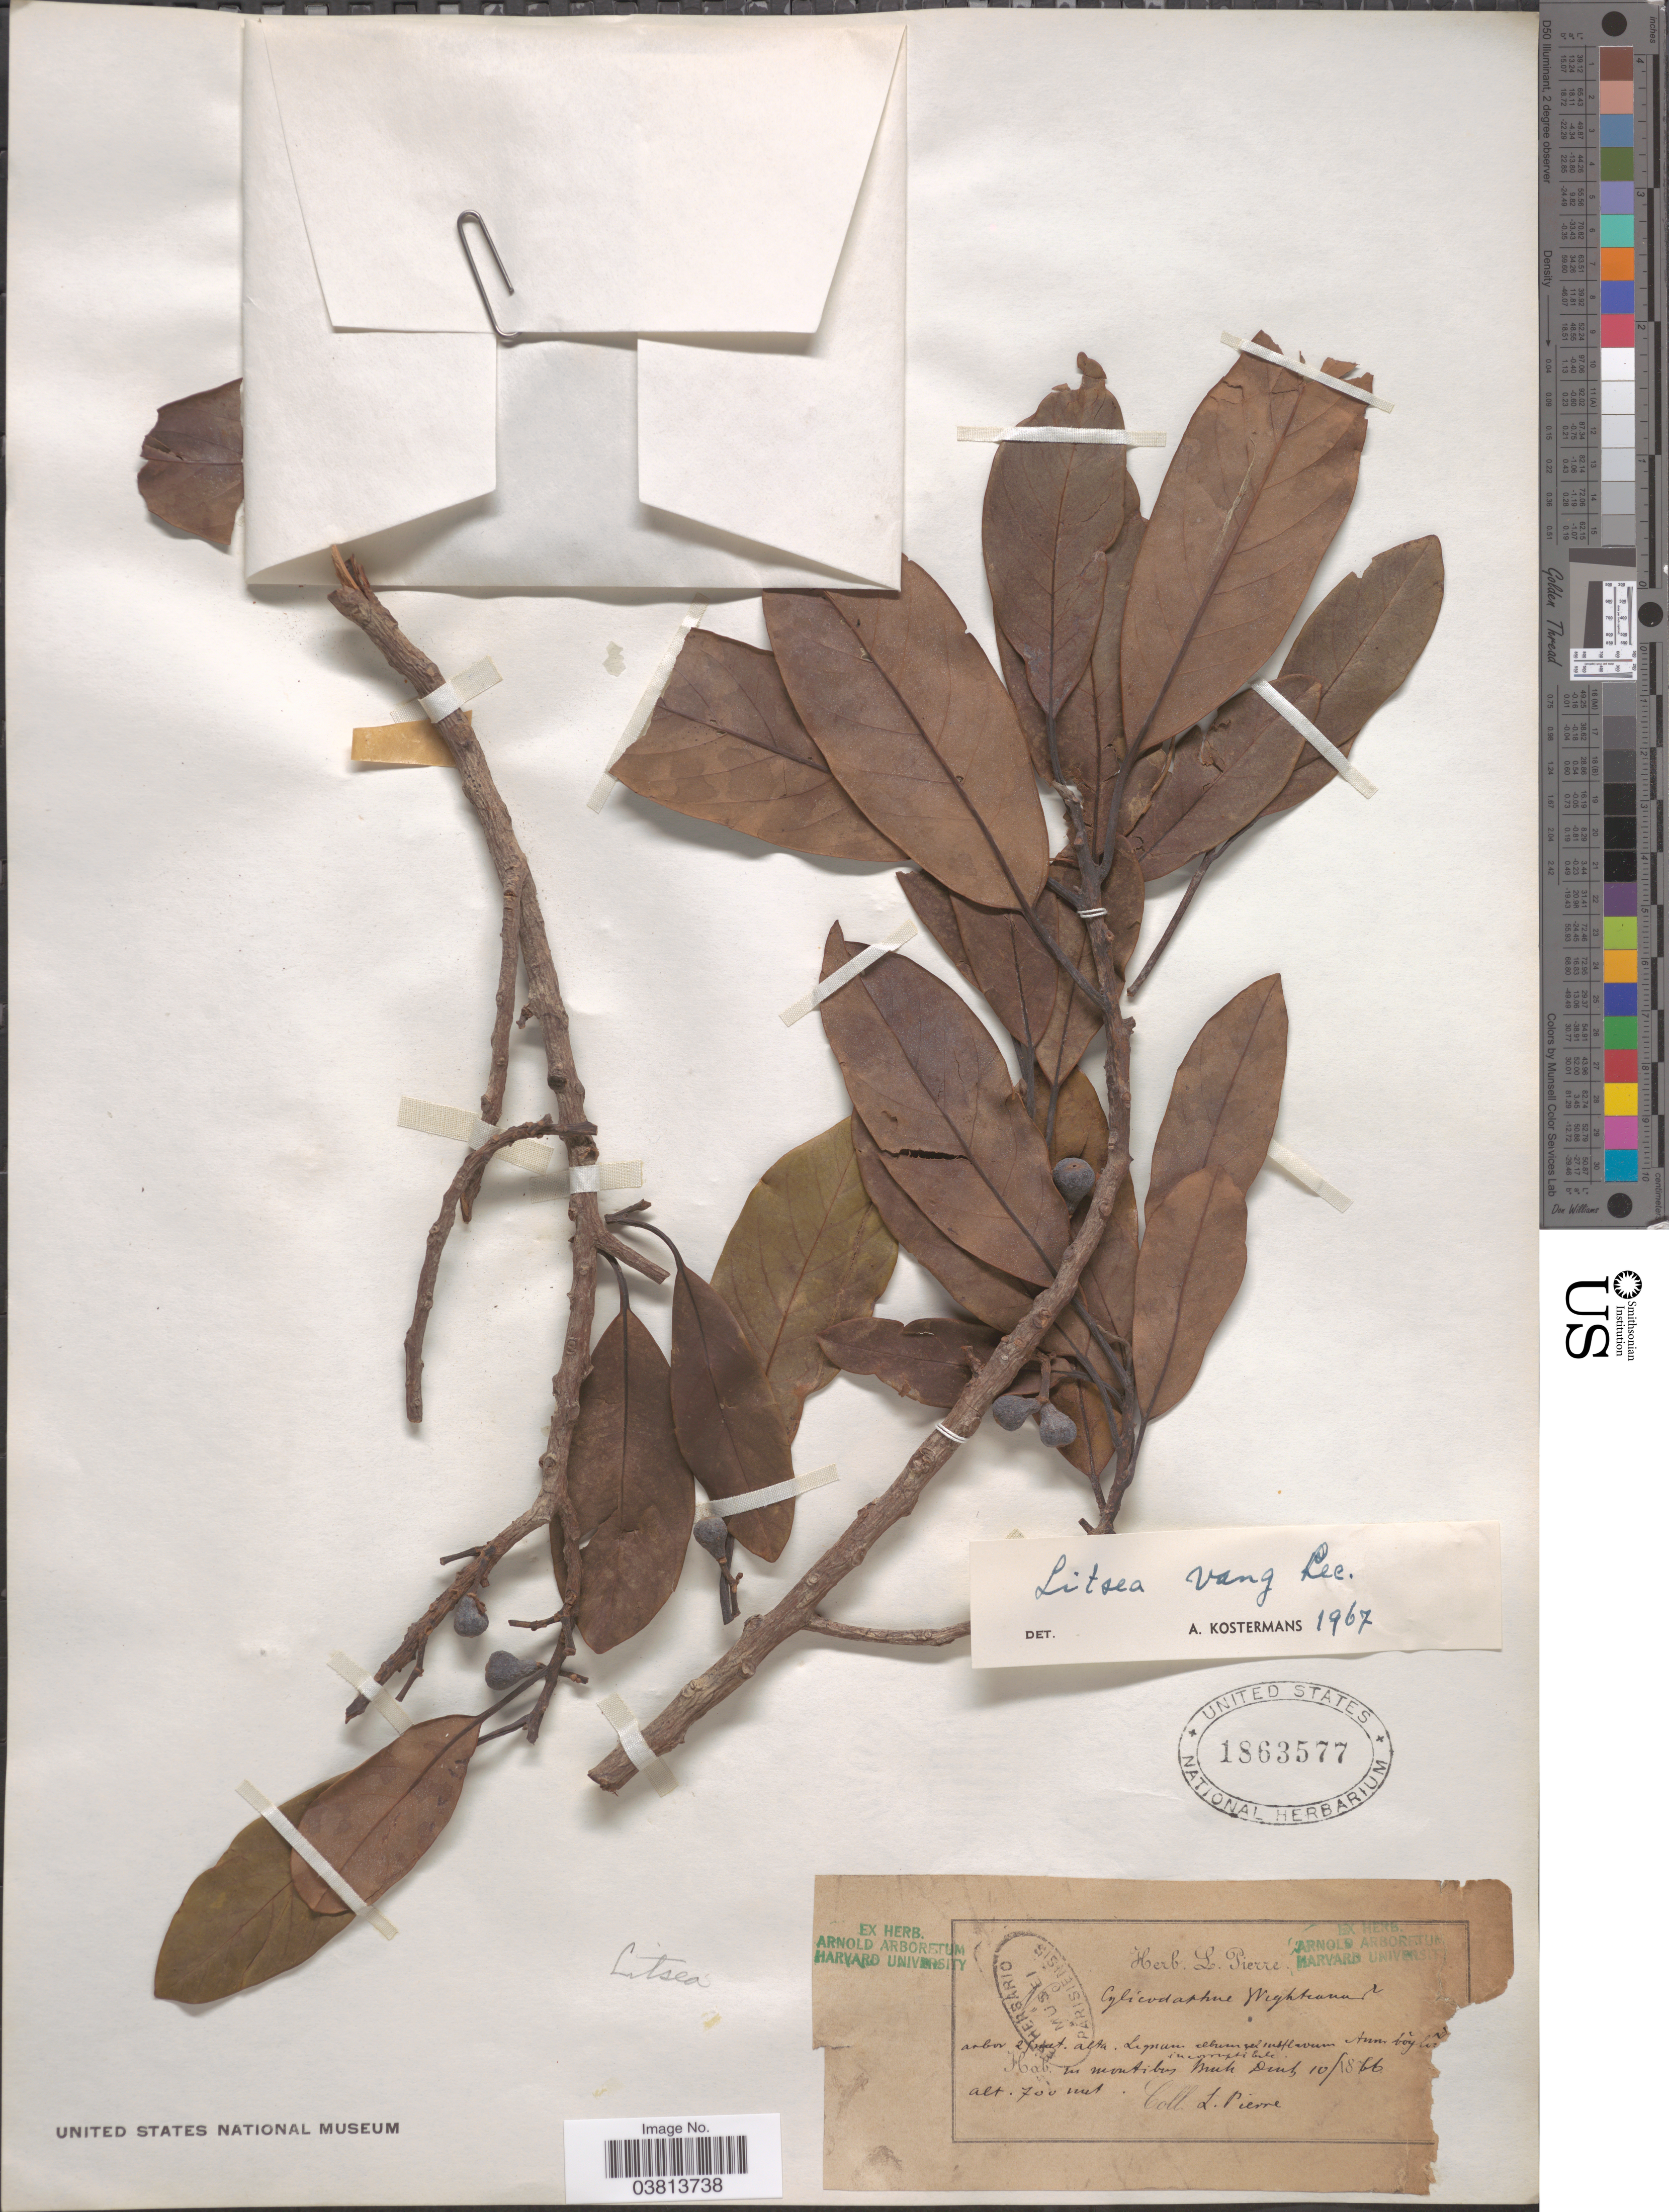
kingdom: Plantae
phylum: Tracheophyta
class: Magnoliopsida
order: Laurales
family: Lauraceae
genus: Litsea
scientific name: Litsea vang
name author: Lecomte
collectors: L. Pierre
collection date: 1866-10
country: Vietnam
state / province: Binh Dinh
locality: In montibus Binh Dinh.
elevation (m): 700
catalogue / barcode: US 1863577